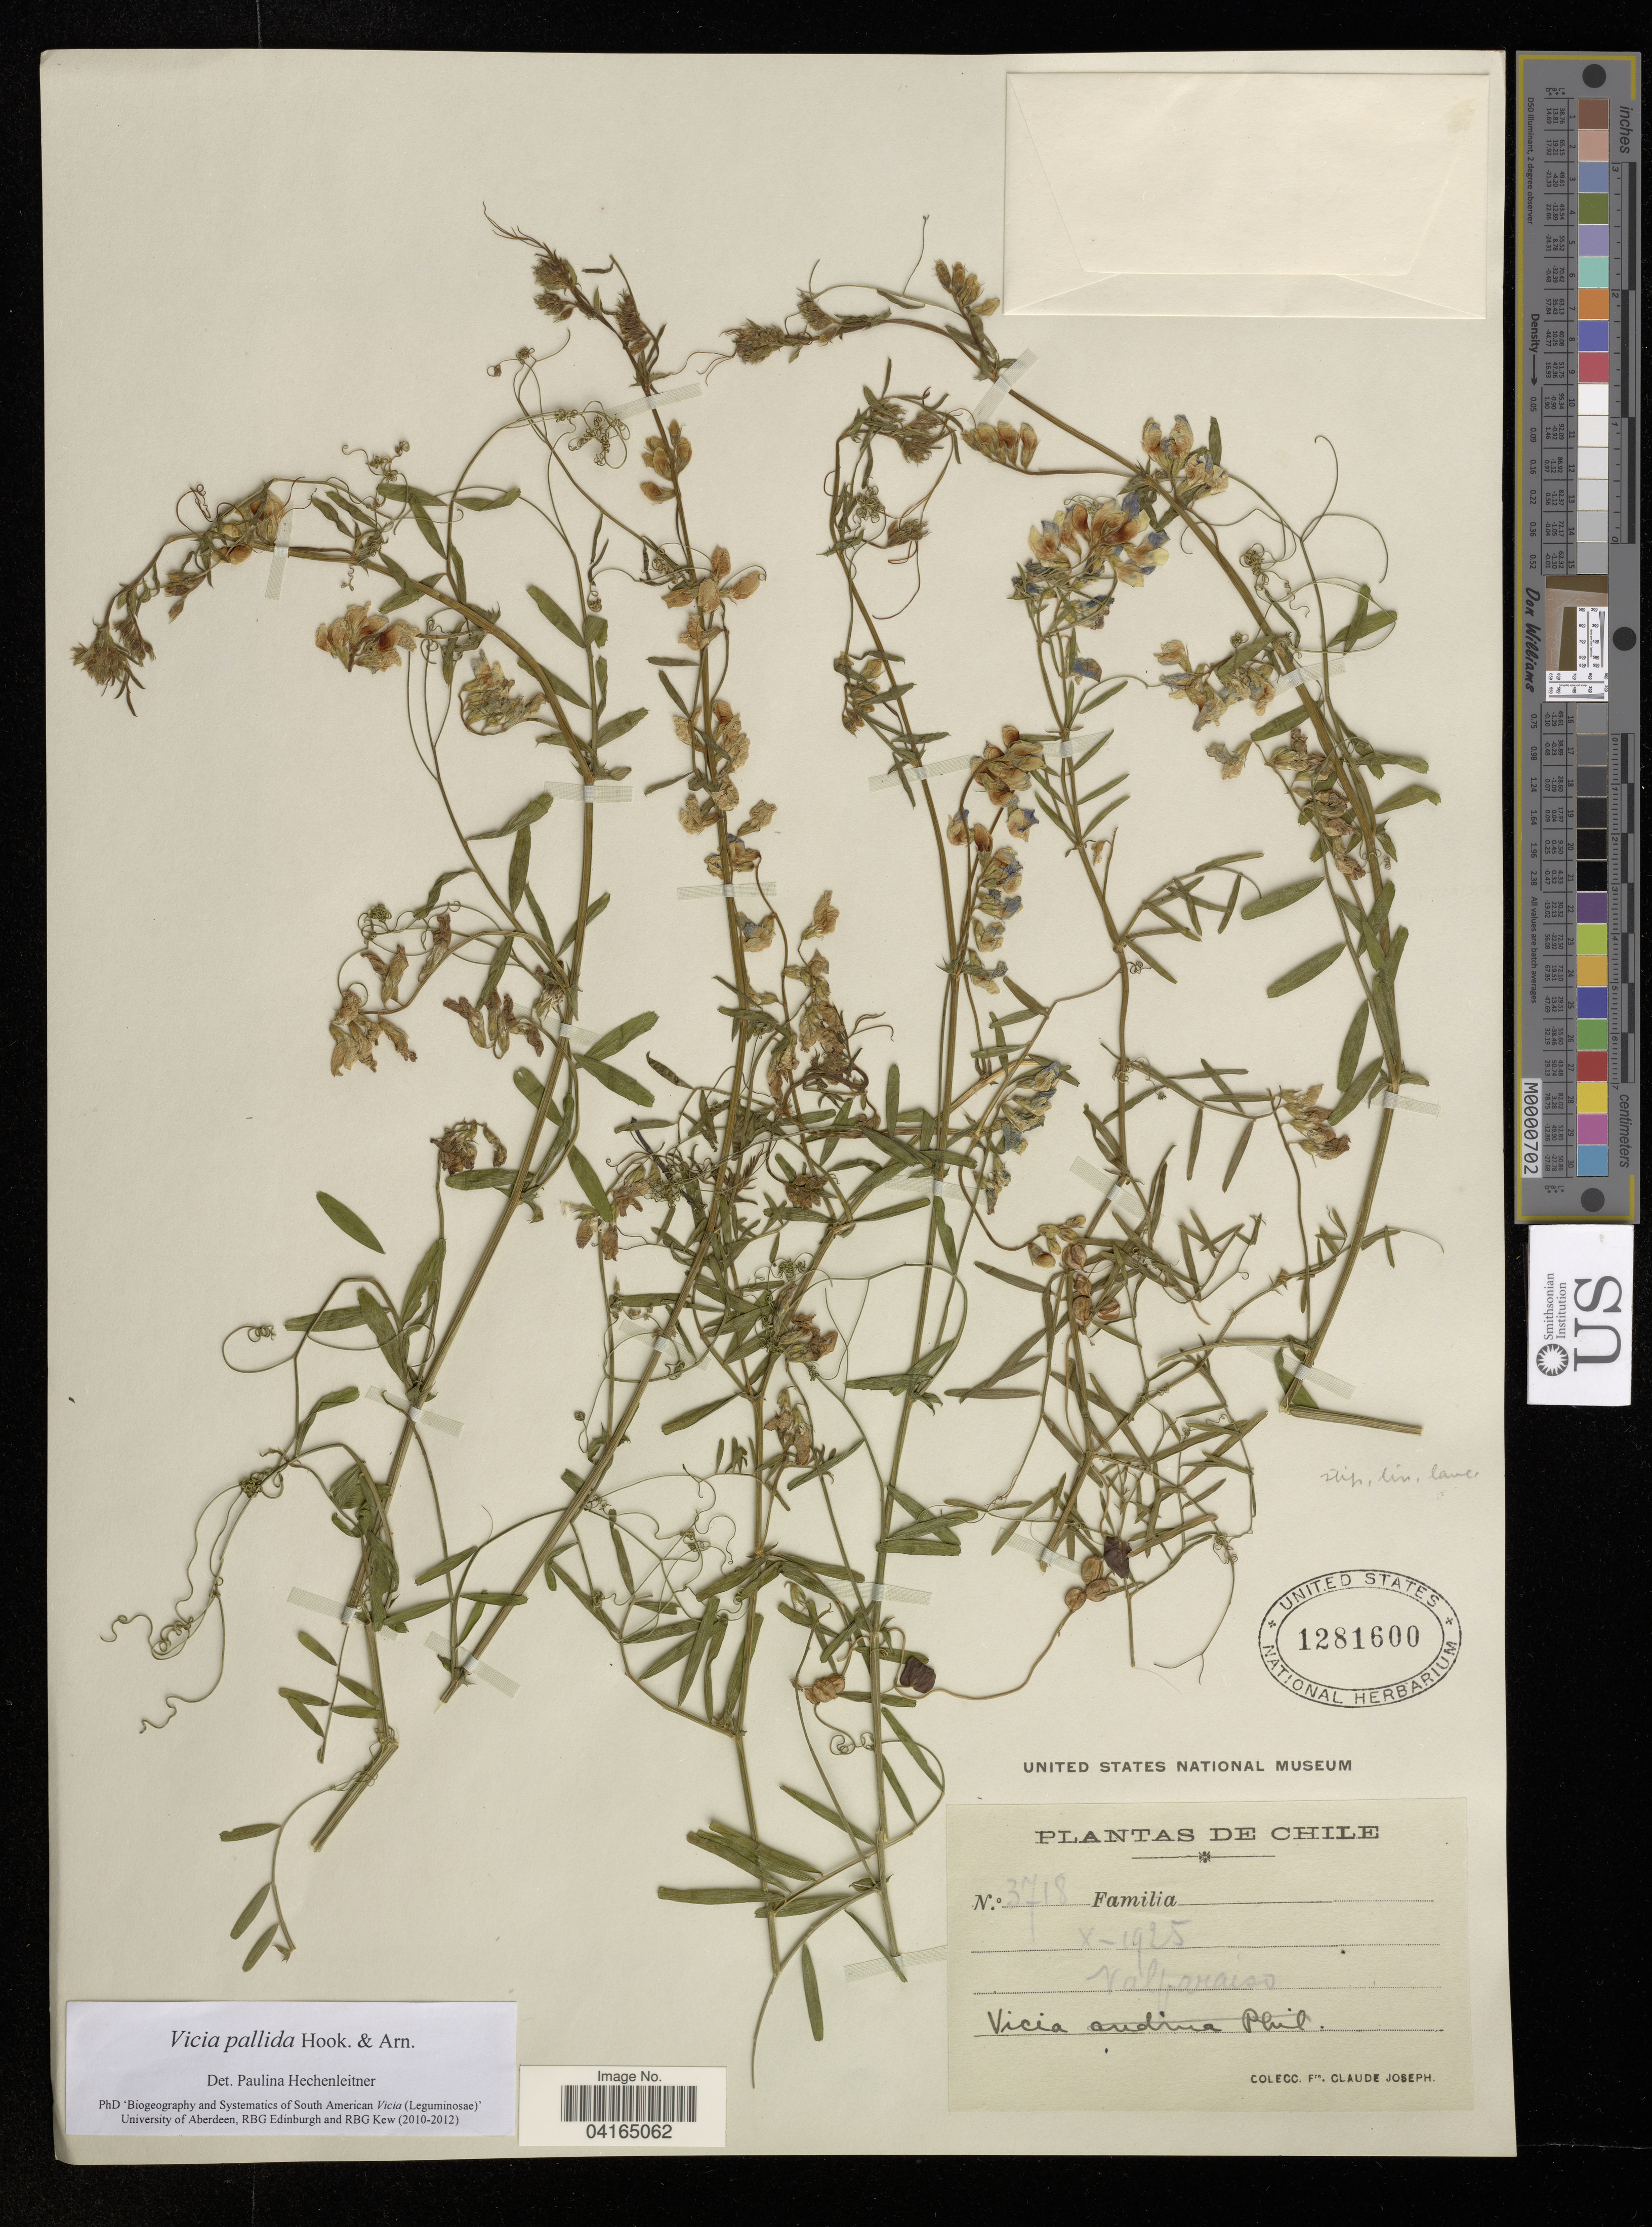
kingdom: Plantae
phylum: Tracheophyta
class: Magnoliopsida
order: Fabales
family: Fabaceae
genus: Vicia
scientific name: Vicia pallida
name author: Hook. & Arn.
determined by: Hechenleitner, Paulina, RBG Edinburgh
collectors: Frere Claude Joseph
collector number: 3718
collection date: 1925-10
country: Chile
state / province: Valparaiso (V)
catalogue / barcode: US 1281600